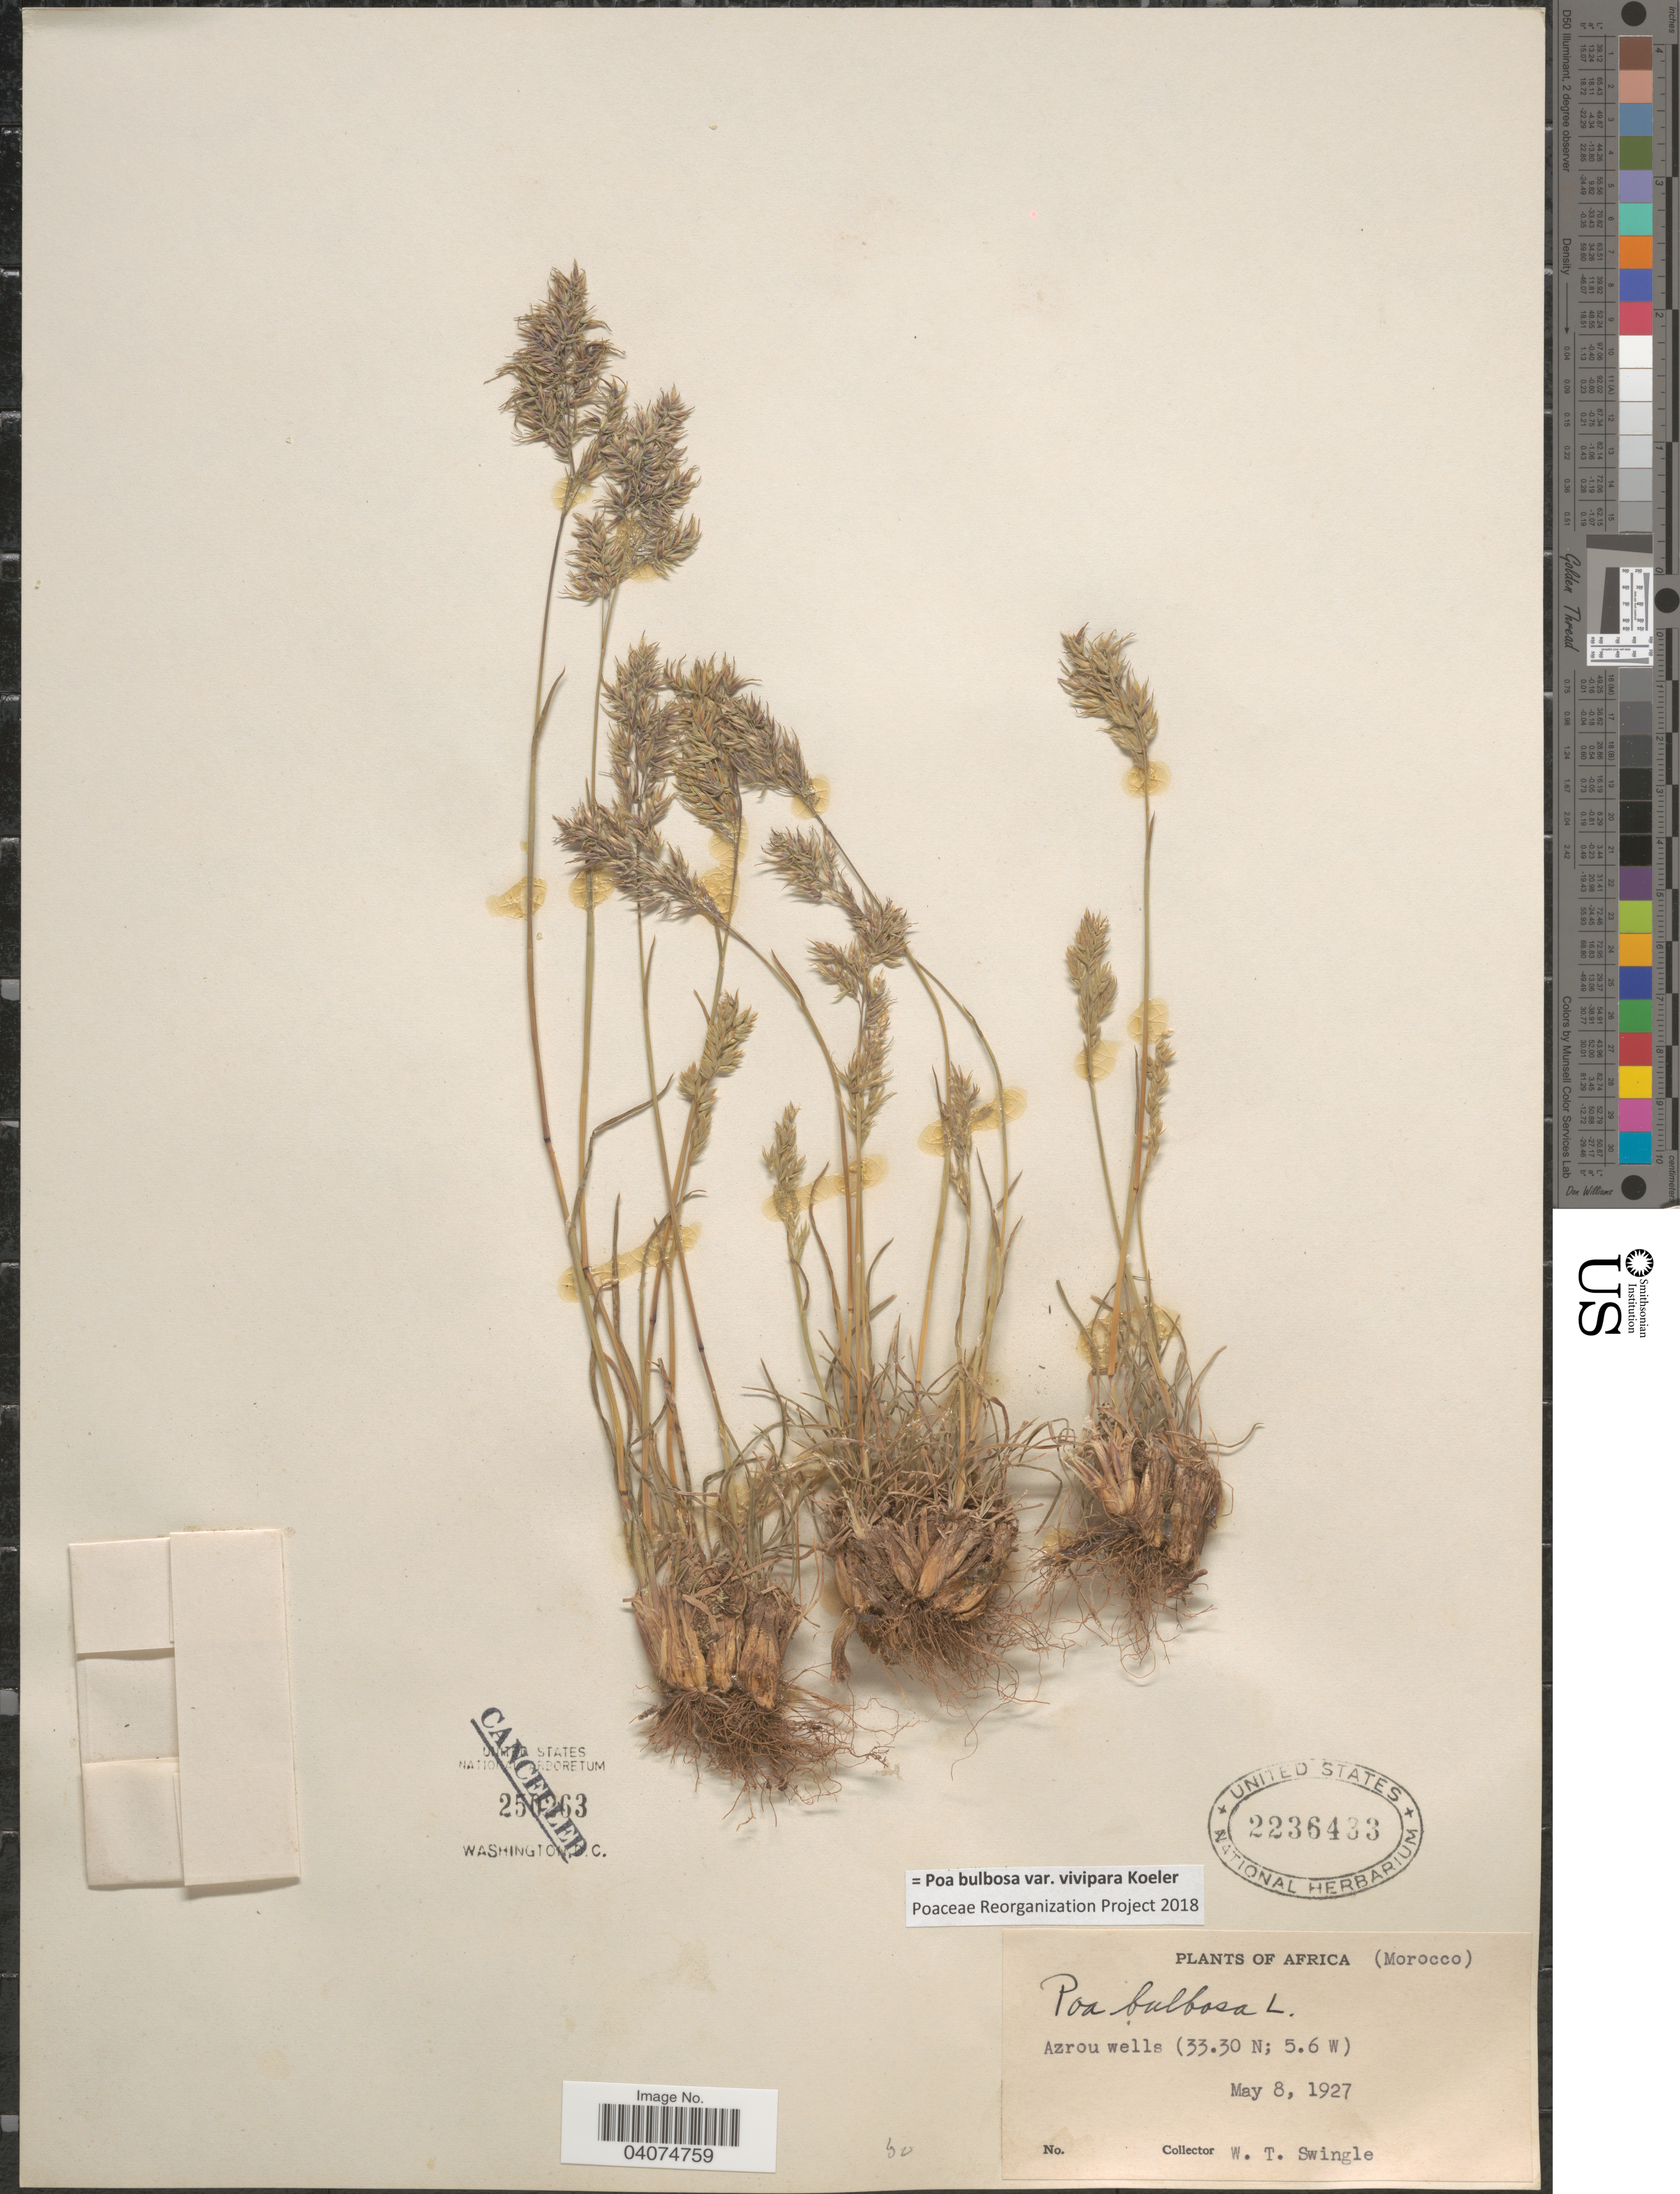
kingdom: Plantae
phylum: Tracheophyta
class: Liliopsida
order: Poales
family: Poaceae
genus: Poa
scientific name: Poa bulbosa subsp. bulbosa var. vivipara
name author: Koeler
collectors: W. T. Swingle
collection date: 1927-05-08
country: Morocco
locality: Azrou wells.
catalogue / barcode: US 2236433